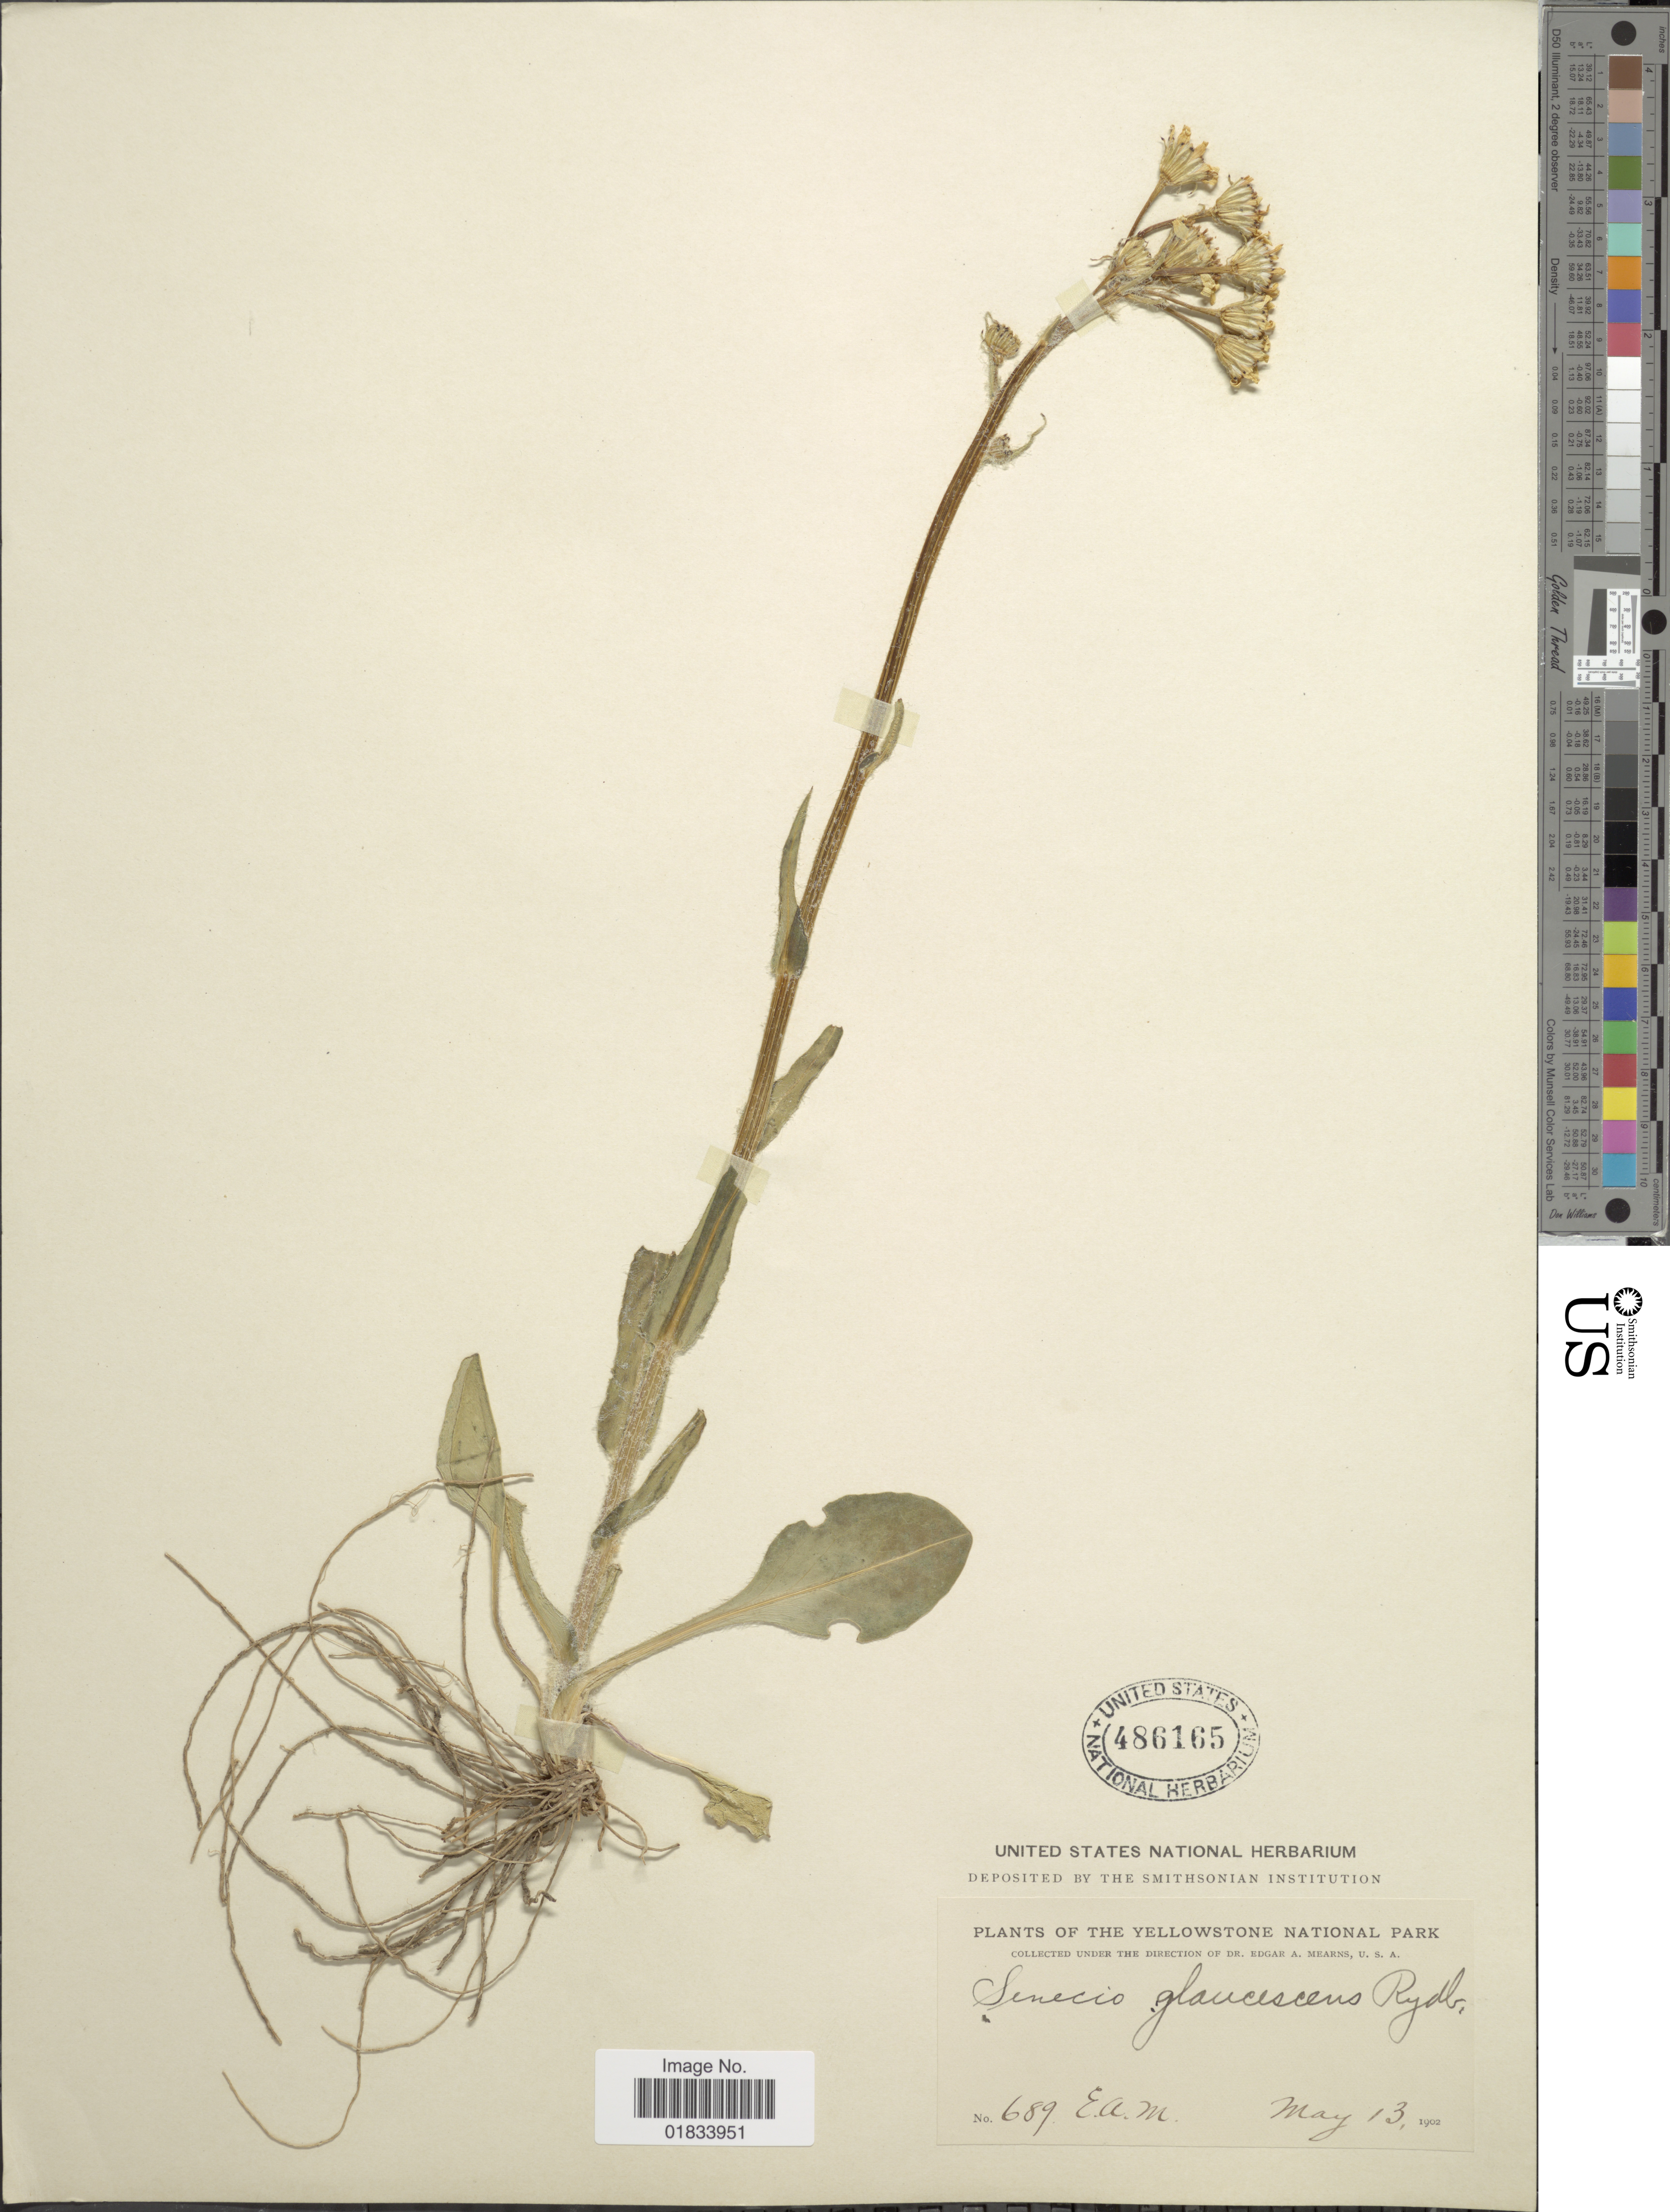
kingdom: Plantae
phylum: Tracheophyta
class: Magnoliopsida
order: Asterales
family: Asteraceae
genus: Senecio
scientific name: Senecio lugens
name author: Richardson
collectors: E. A. Mearns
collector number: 689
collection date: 1902-05-13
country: United States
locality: Yellowstone National Park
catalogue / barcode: US 486165